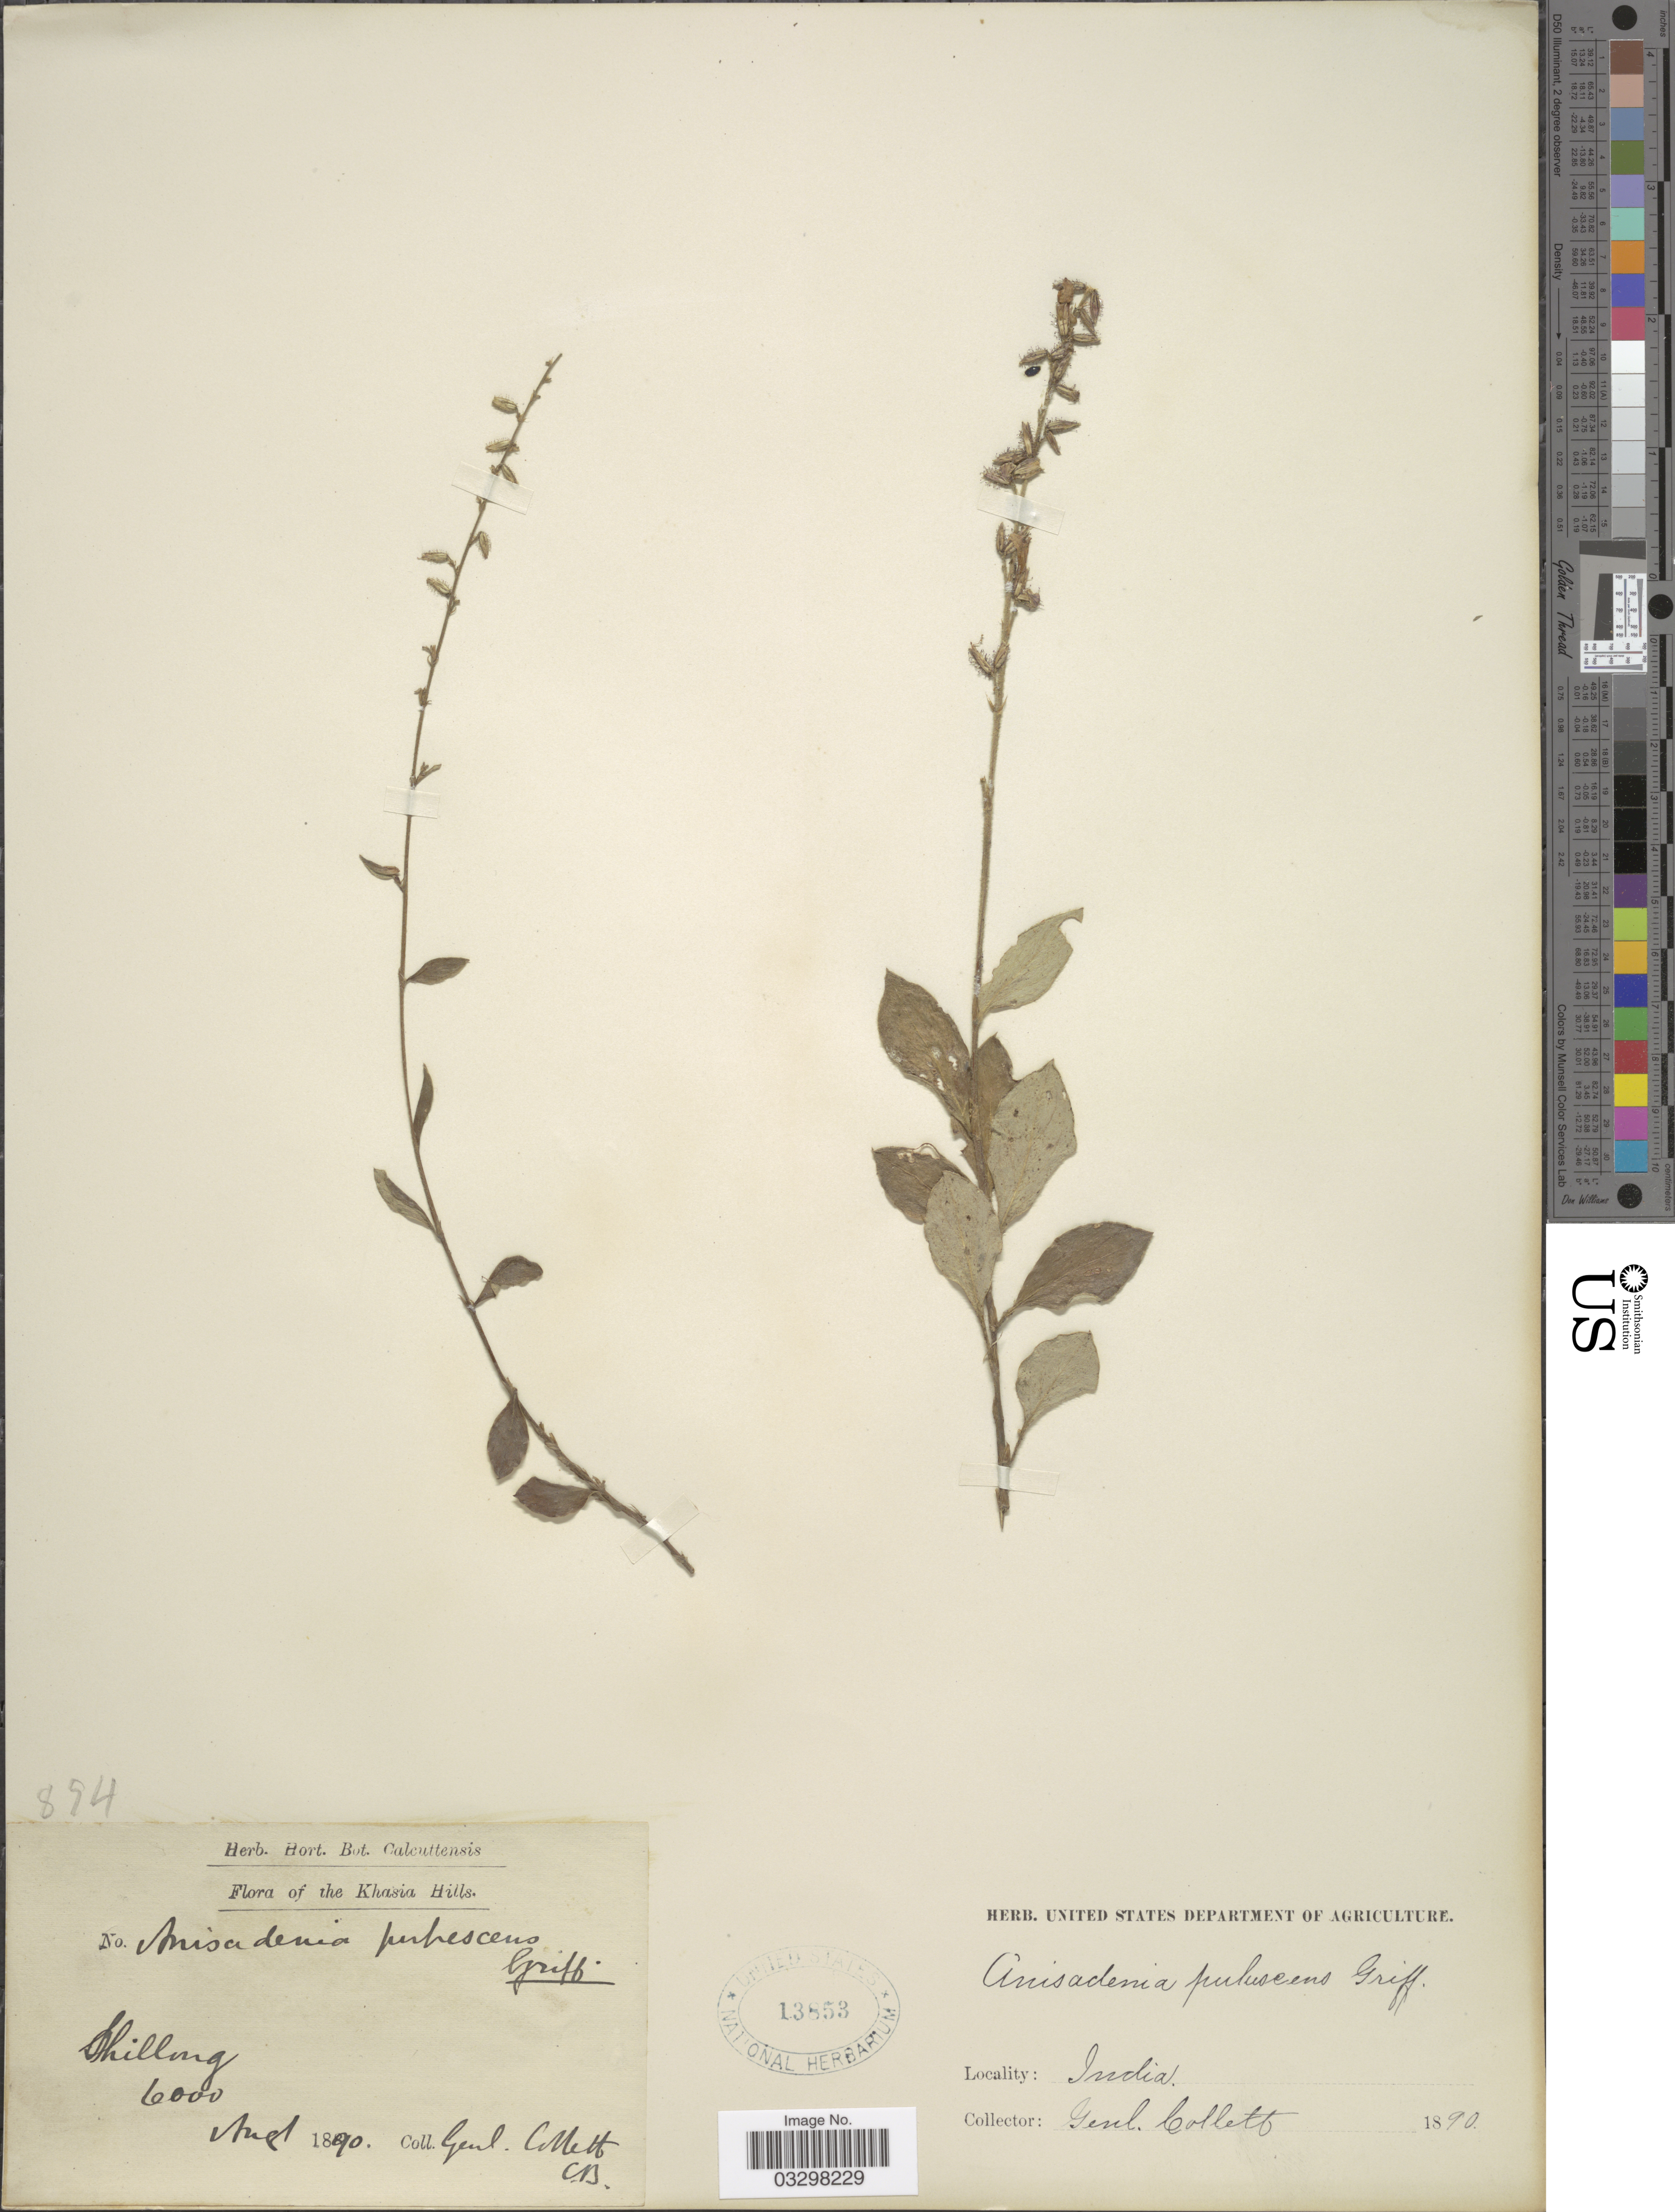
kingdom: Plantae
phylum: Tracheophyta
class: Magnoliopsida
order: Malpighiales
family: Linaceae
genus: Anisadenia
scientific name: Anisadenia pubescens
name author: Griff.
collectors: G. Collett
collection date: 1890-08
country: India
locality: Khasia Hills. Shillong.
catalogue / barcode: US 13853